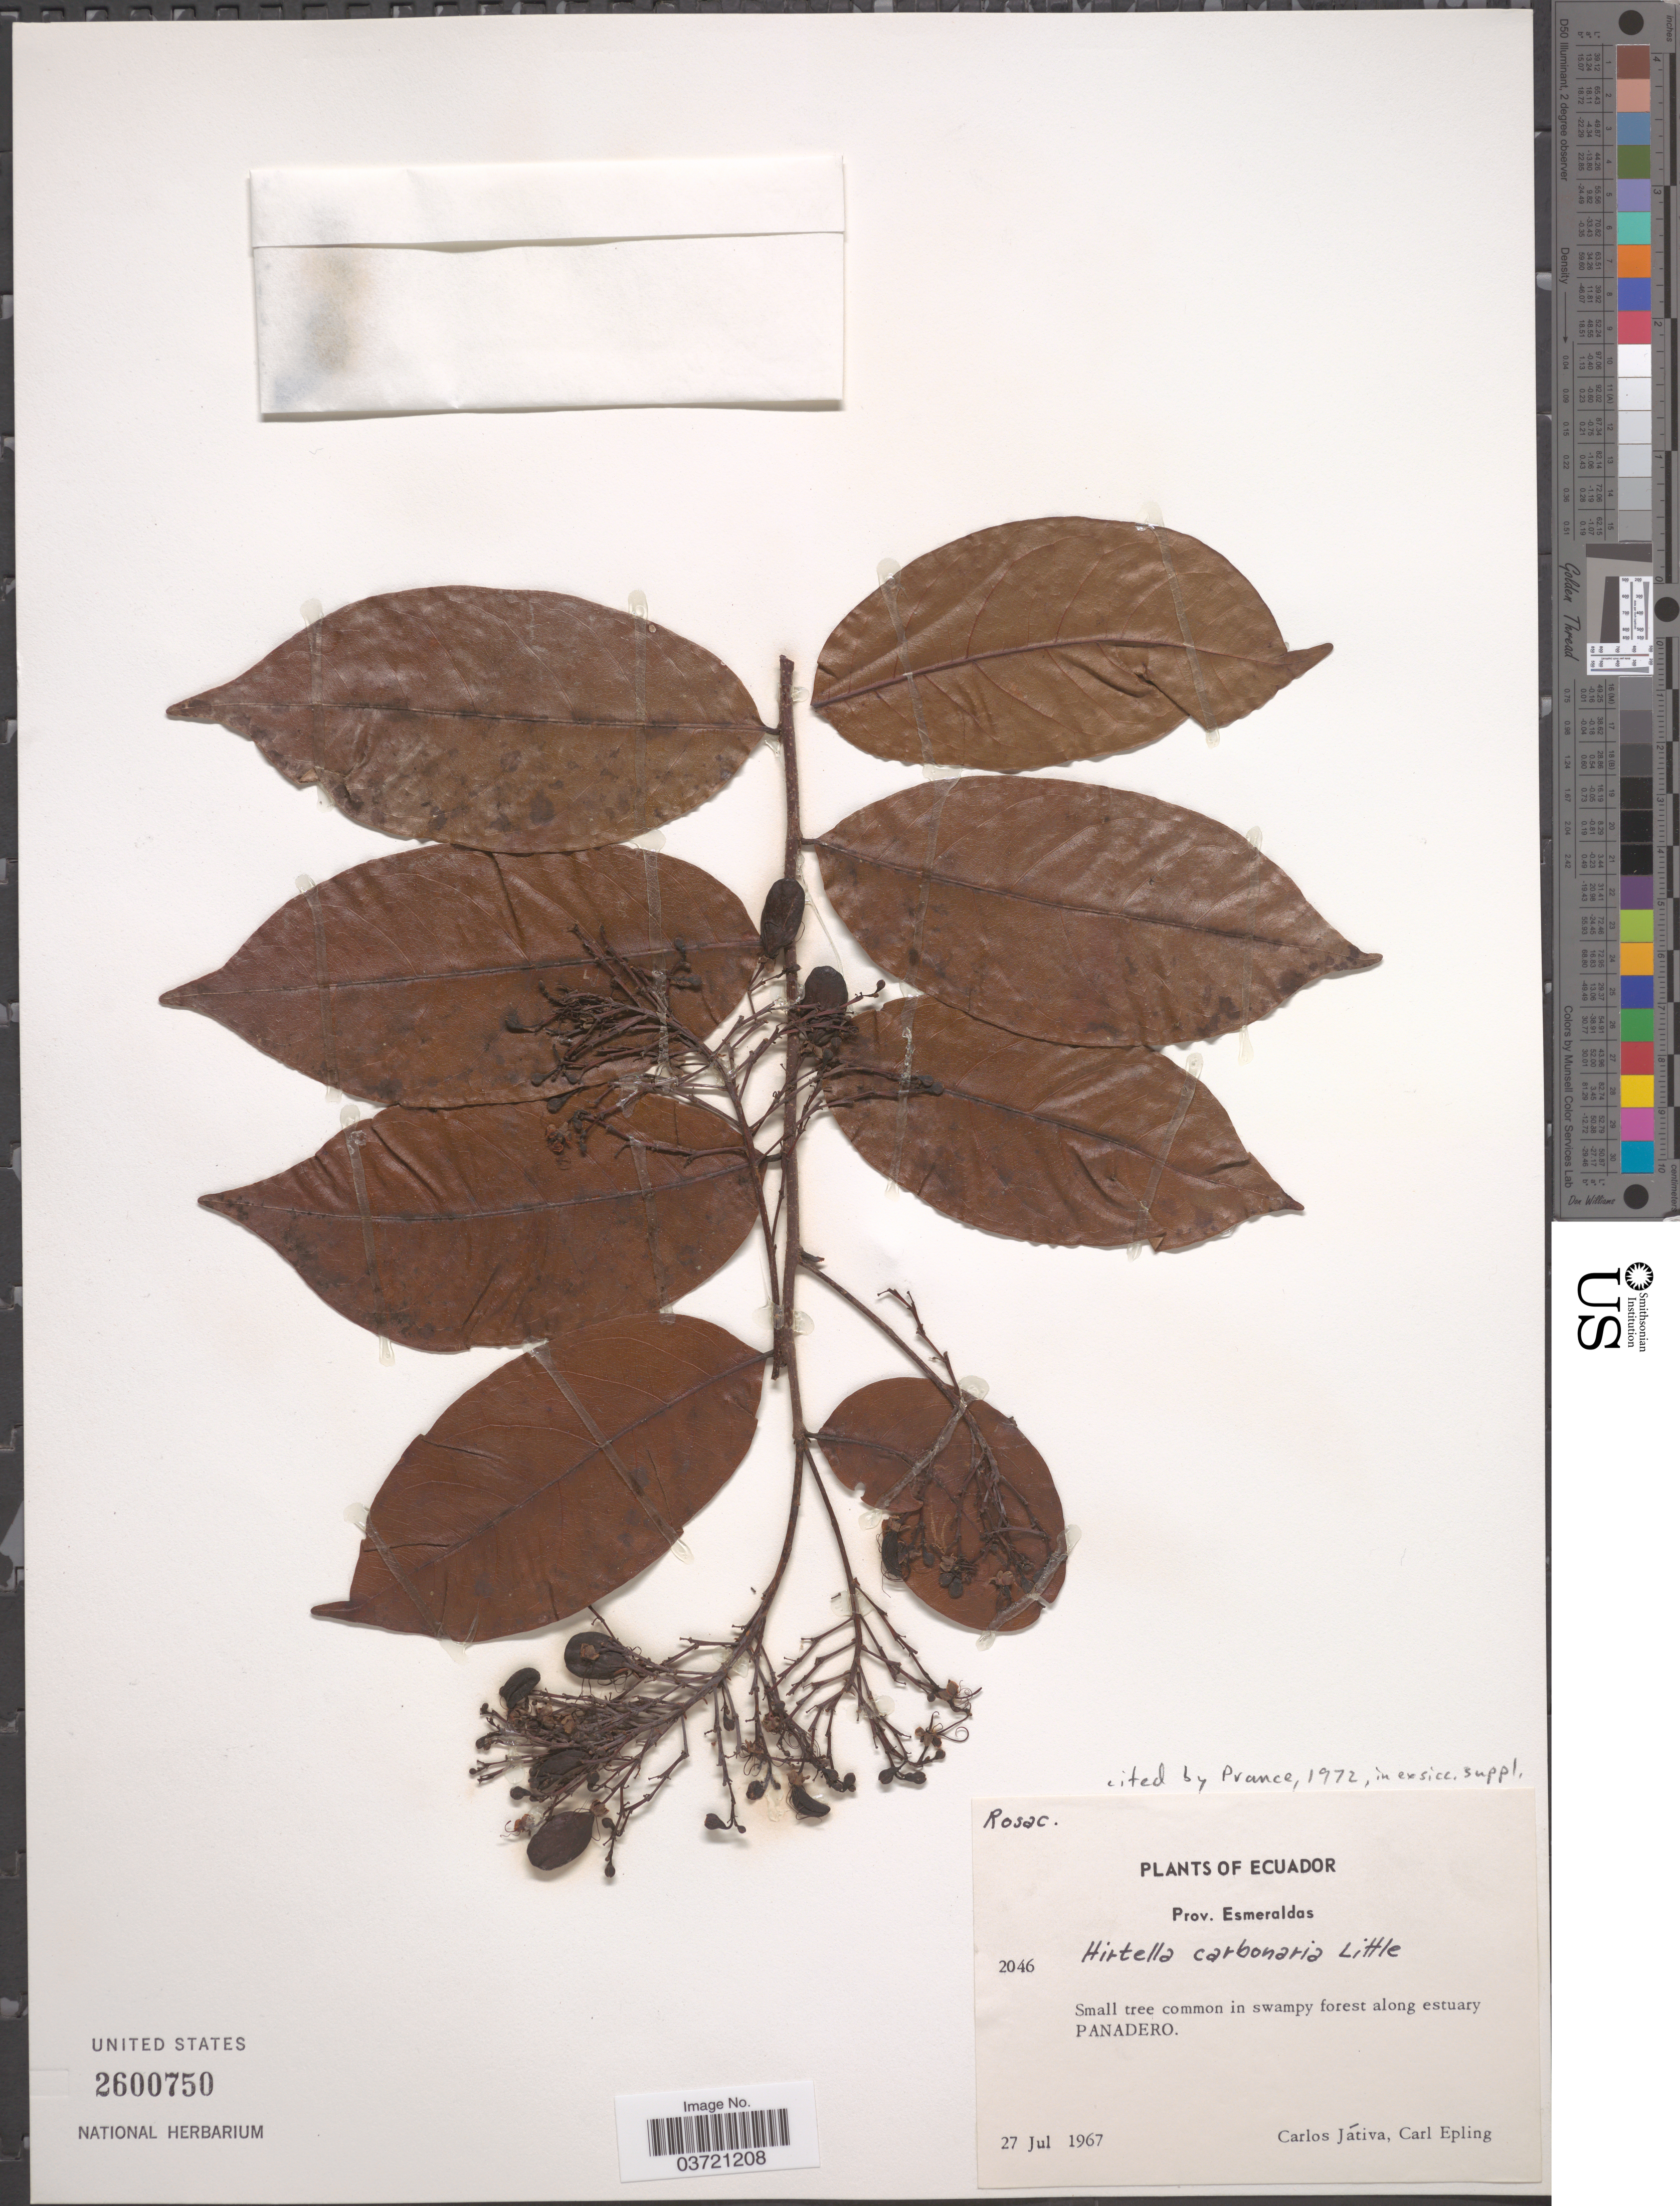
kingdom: Plantae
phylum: Tracheophyta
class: Magnoliopsida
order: Malpighiales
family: Chrysobalanaceae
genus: Hirtella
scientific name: Hirtella carbonaria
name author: Little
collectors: C. D. Játiva & C. C. Epling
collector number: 2046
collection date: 1967-07-27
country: Ecuador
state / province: Esmeraldas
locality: In swampy forest along estuary Panadero.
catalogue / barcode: US 2600750